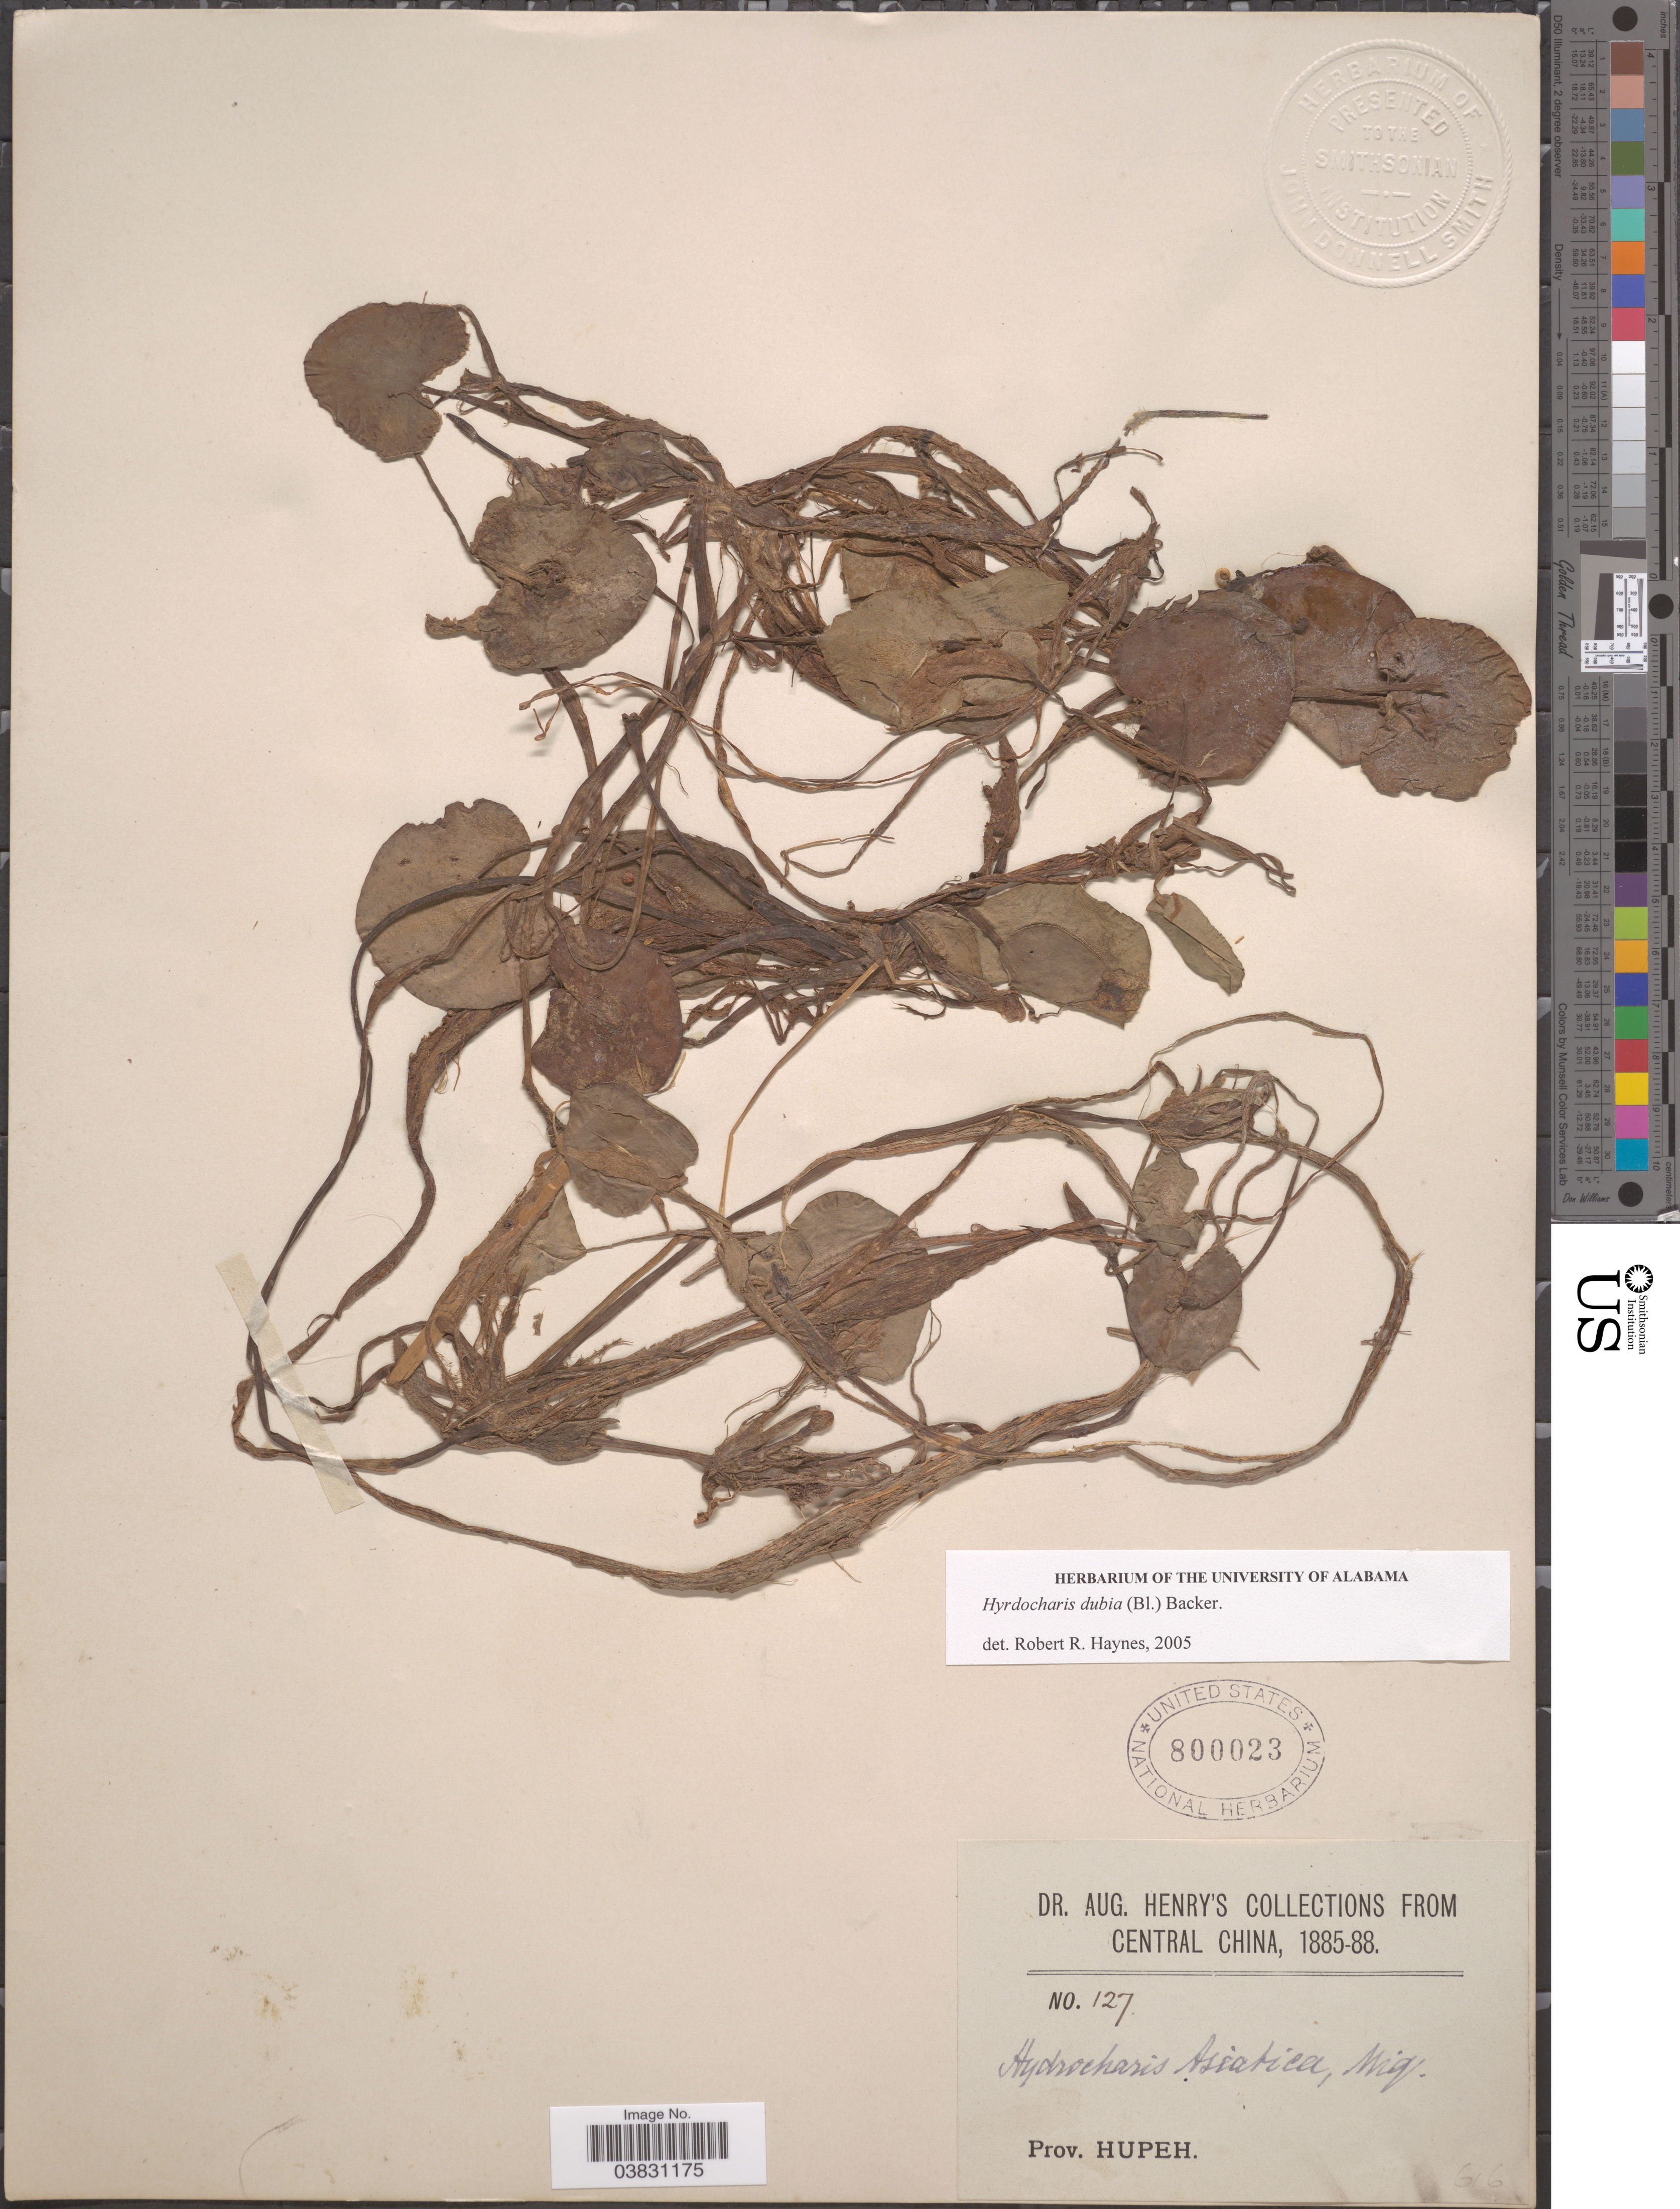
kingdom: Plantae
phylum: Tracheophyta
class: Liliopsida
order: Alismatales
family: Hydrocharitaceae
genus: Hydrocharis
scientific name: Hydrocharis dubia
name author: (Blume) Backer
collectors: A. Henry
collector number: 127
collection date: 1885/1888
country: China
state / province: Hubei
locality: Central China. Prov. Hupeh.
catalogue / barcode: US 800023